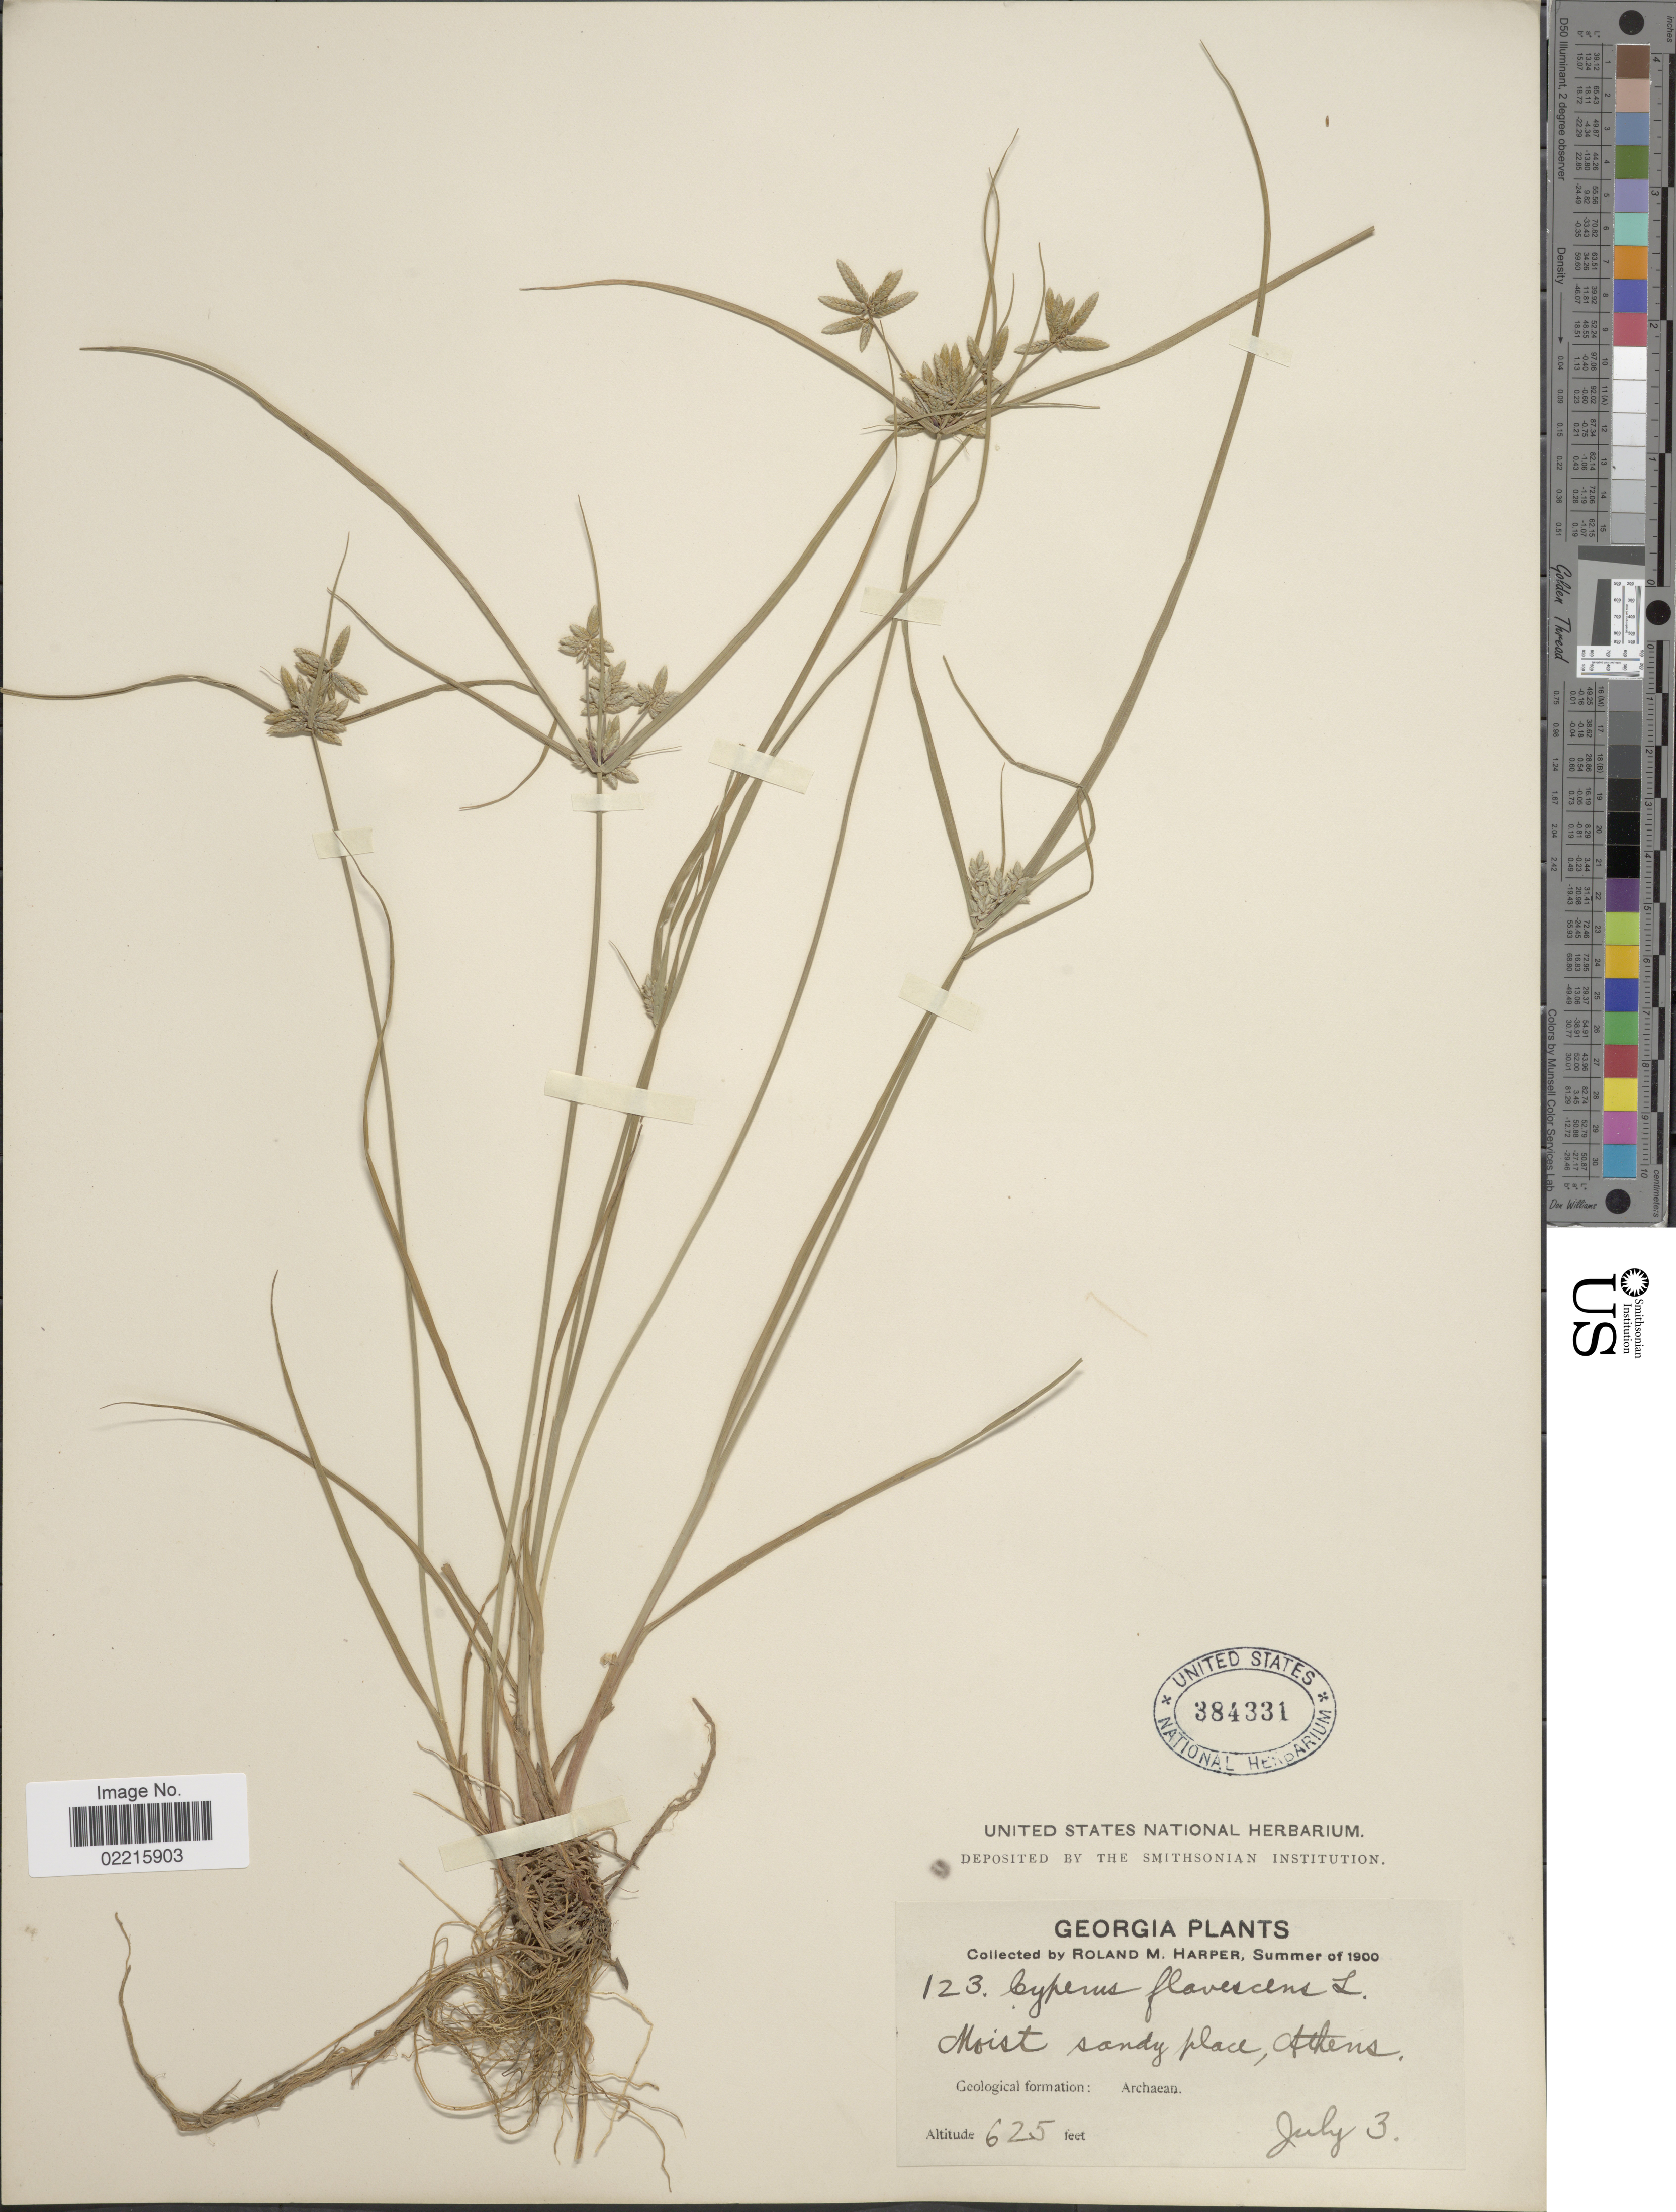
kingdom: Plantae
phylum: Tracheophyta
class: Liliopsida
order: Poales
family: Cyperaceae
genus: Cyperus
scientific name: Cyperus flavescens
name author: L.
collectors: R. M. Harper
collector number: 123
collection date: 1900-07-03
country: United States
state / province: Georgia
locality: Moist sandy place, Athens. Geological formation: Archaean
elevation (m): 190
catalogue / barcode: US 384331